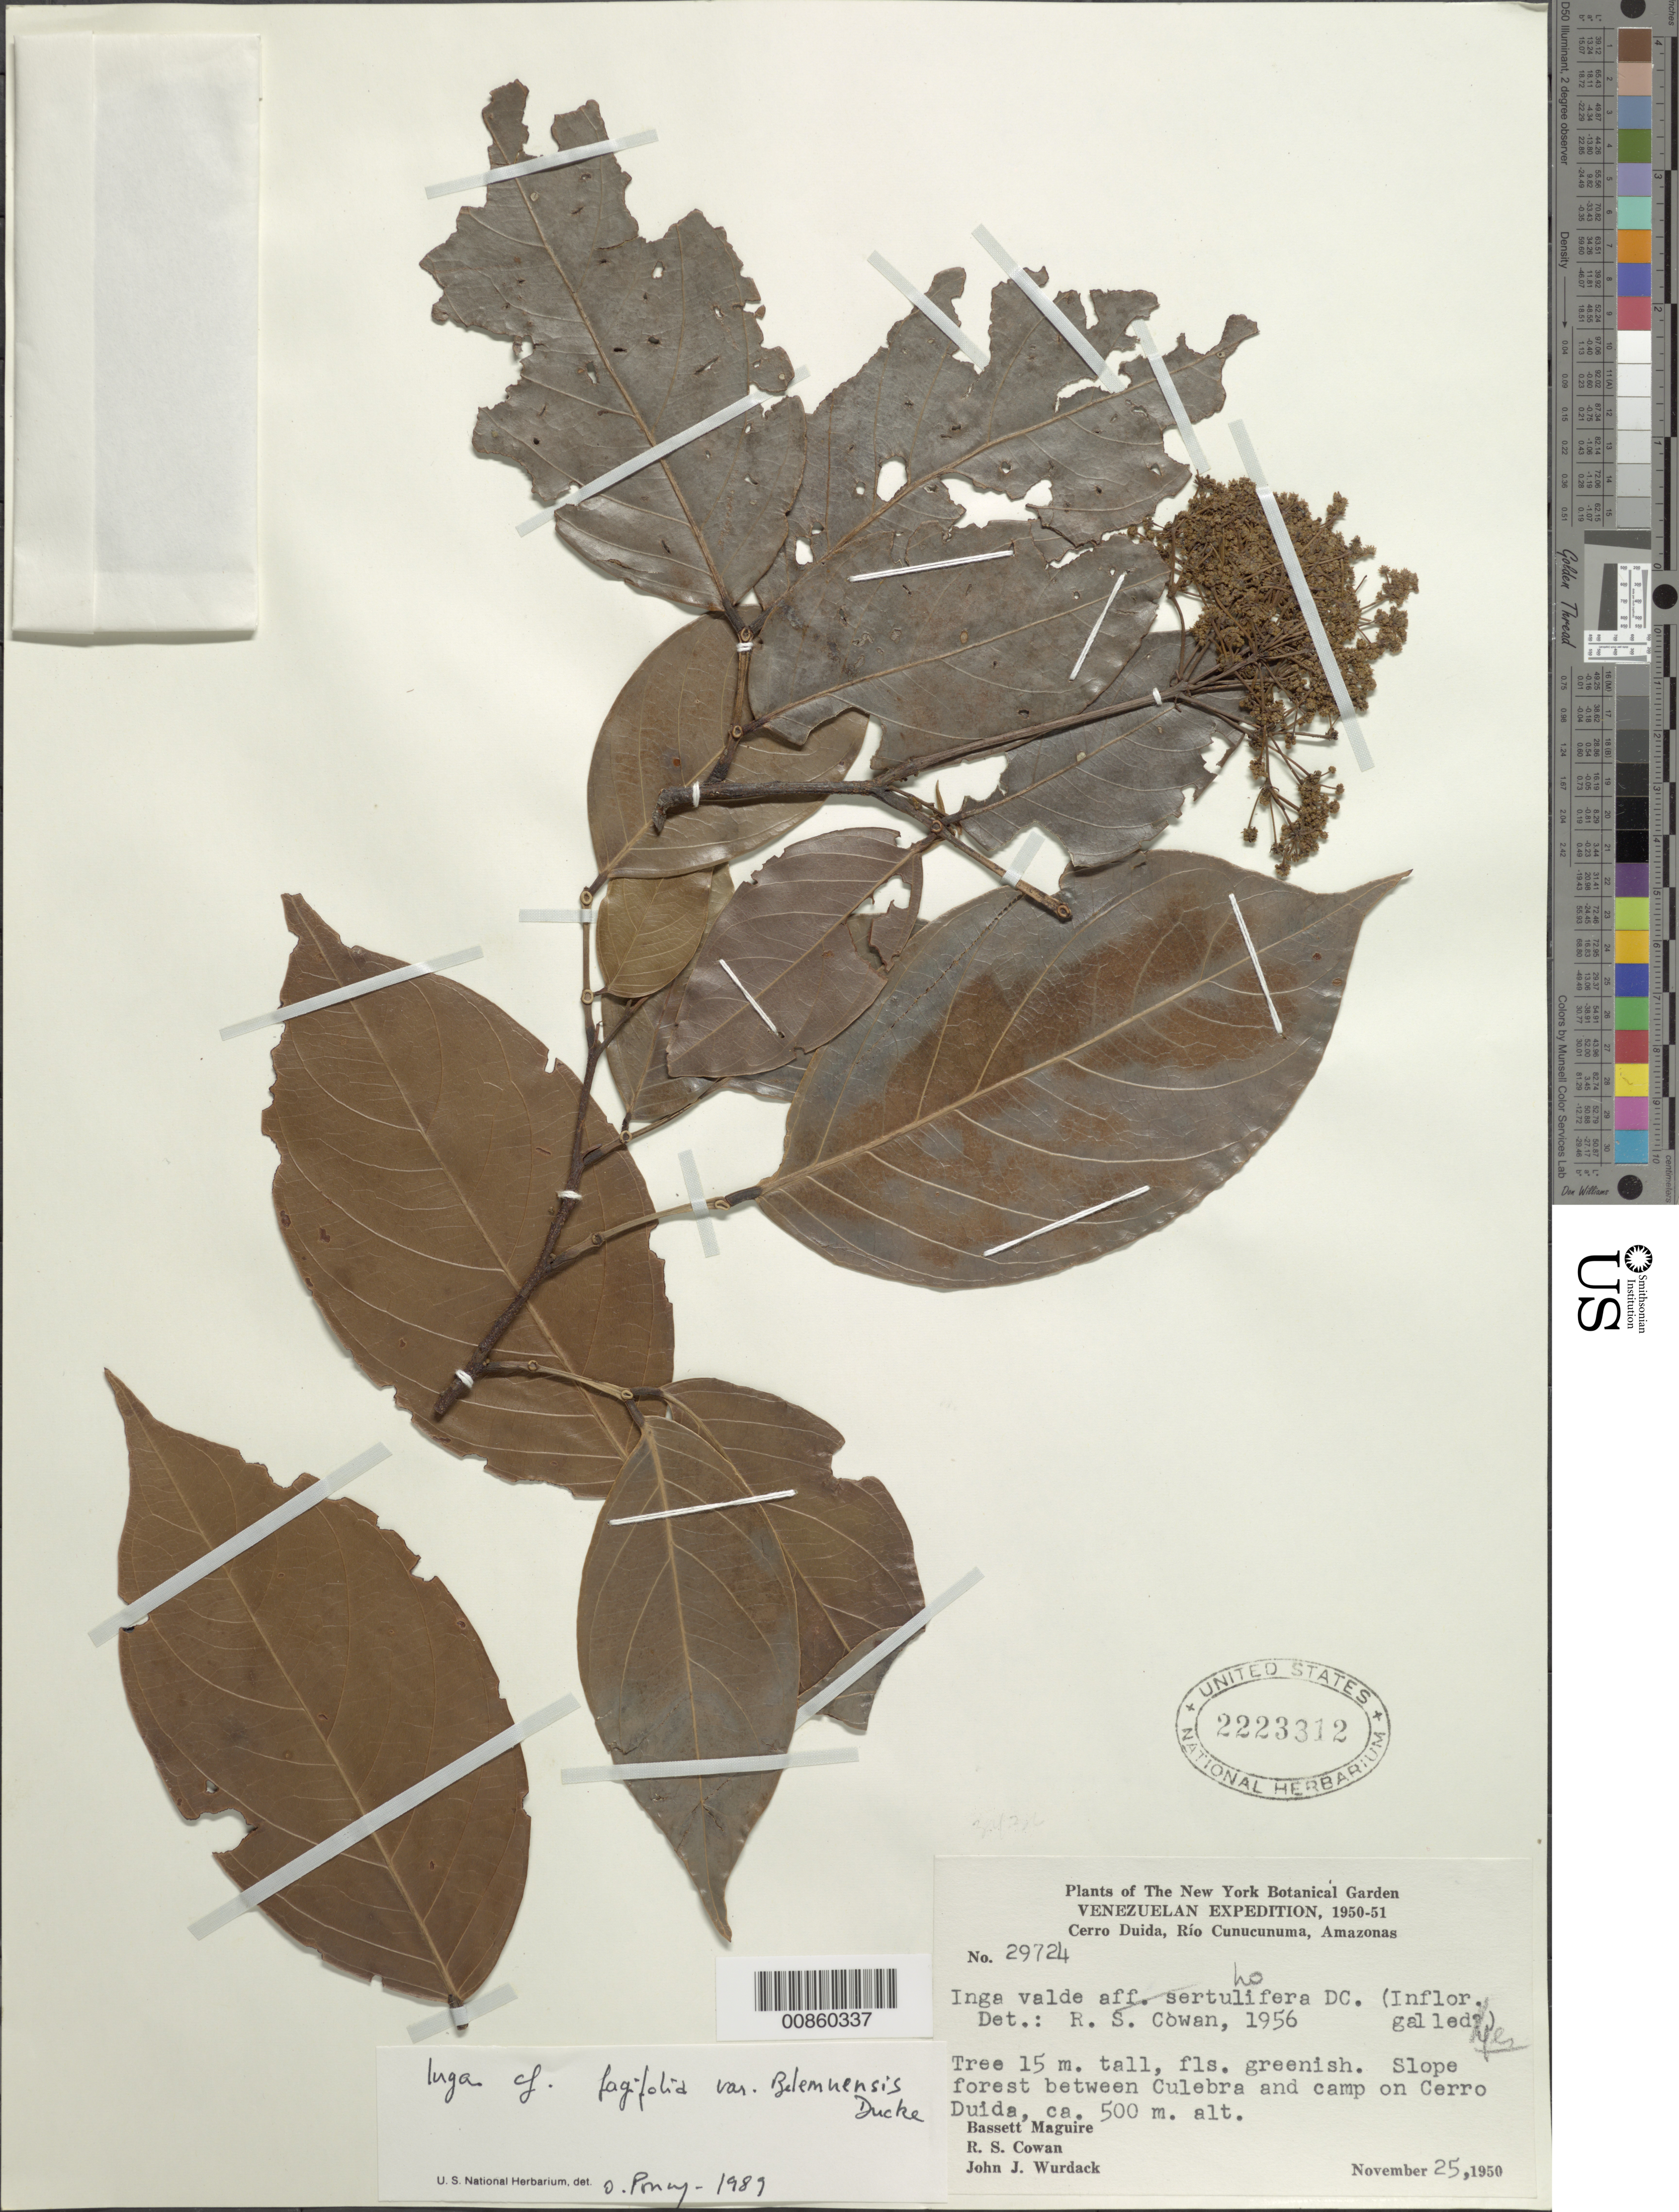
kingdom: Plantae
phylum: Tracheophyta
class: Magnoliopsida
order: Fabales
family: Fabaceae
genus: Inga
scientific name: Inga laurina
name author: (Sw.) Willd.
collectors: B. Maguire, R. S. Cowan & J. J. Wurdack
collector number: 29724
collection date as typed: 25-Nov-50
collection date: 1950-11-25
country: Venezuela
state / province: Amazonas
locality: Cerro Duida, Río Cunucunuma, between camp on Cerro Duida and Culebra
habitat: Slope forest.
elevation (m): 500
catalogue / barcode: US 2223312